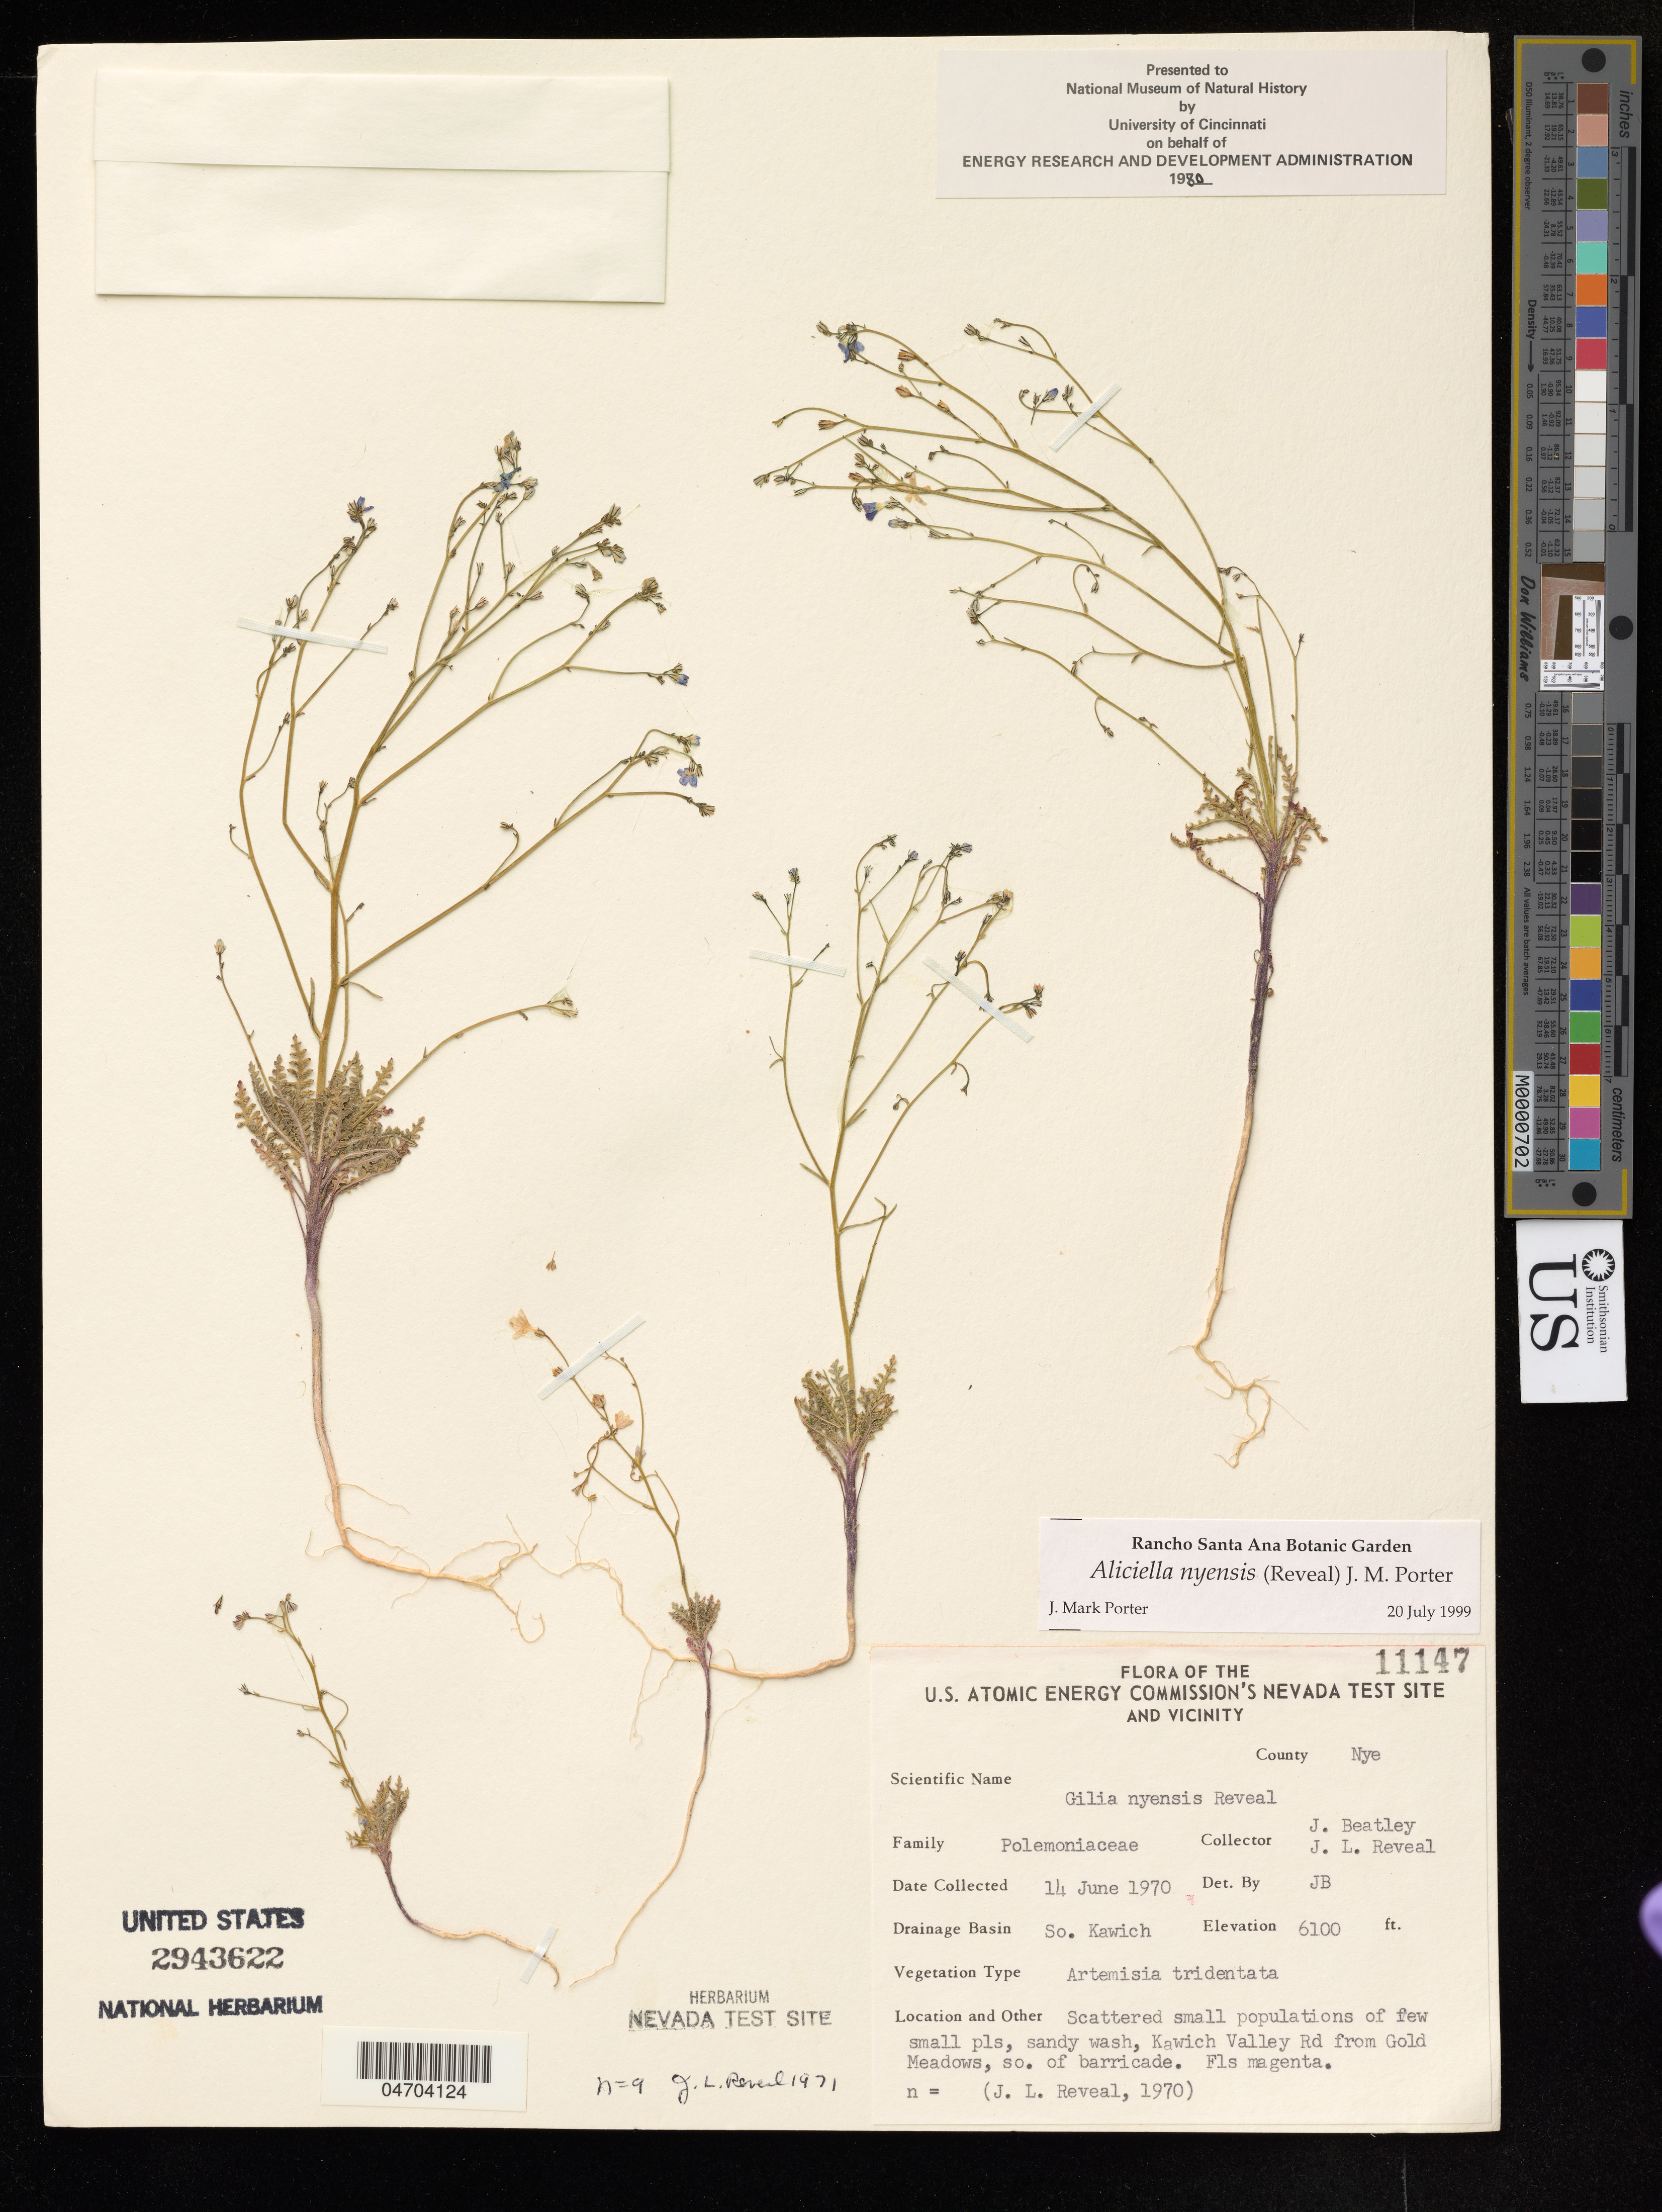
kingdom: Plantae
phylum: Tracheophyta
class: Magnoliopsida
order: Ericales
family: Polemoniaceae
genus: Aliciella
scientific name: Aliciella nyensis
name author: (Reveal) J.M. Porter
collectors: J. Beatley & J. Reveal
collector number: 11147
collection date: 1970-06-14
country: United States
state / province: Nevada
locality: U.S. Atomic Energy Commission's Nevada Test Site and vicinity. County Nye. So. Kawich. Kawich Valley Rd from Gold Meadows, so. of barricade.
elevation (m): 1859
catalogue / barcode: US 2943622